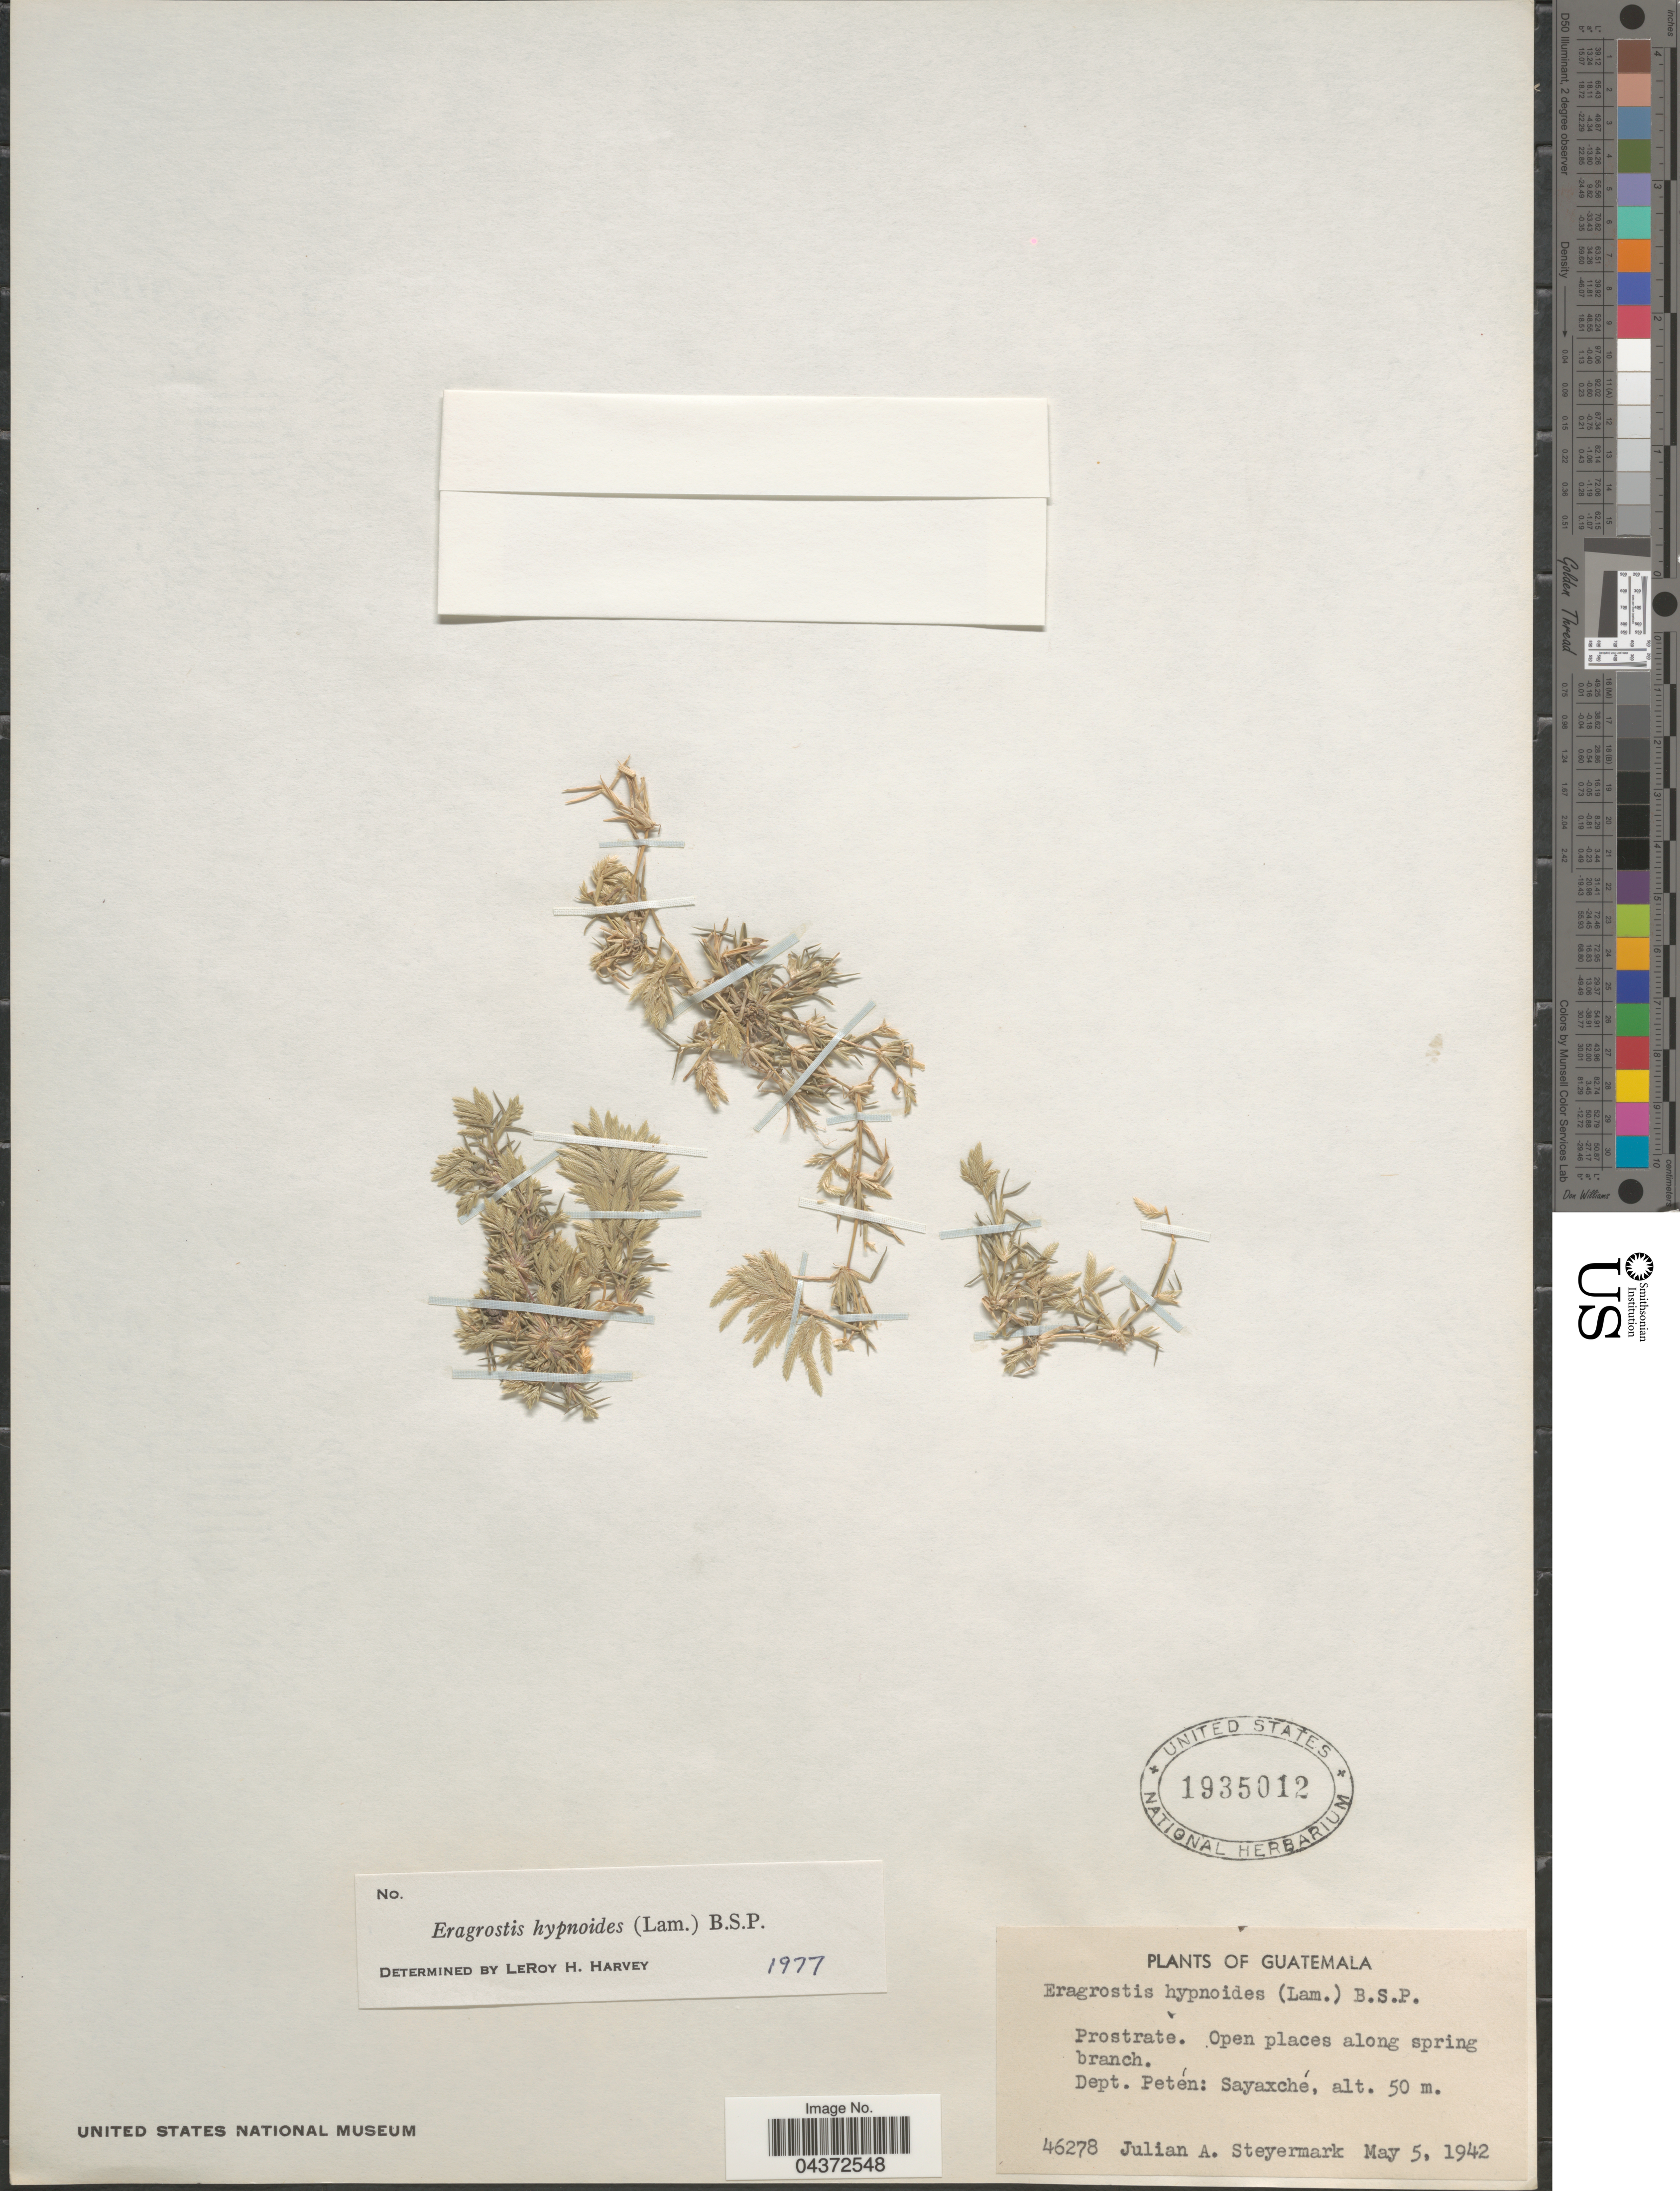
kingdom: Plantae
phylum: Tracheophyta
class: Liliopsida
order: Poales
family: Poaceae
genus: Eragrostis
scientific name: Eragrostis hypnoides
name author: (Lam.) Britton, Stearns & Poggenb.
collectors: J. Steyermark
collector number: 46278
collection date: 1942-05-05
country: Guatemala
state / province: El Peten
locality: Open places along spring branch. Dept. Petén: Sayaxché.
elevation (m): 50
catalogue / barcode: US 1935012